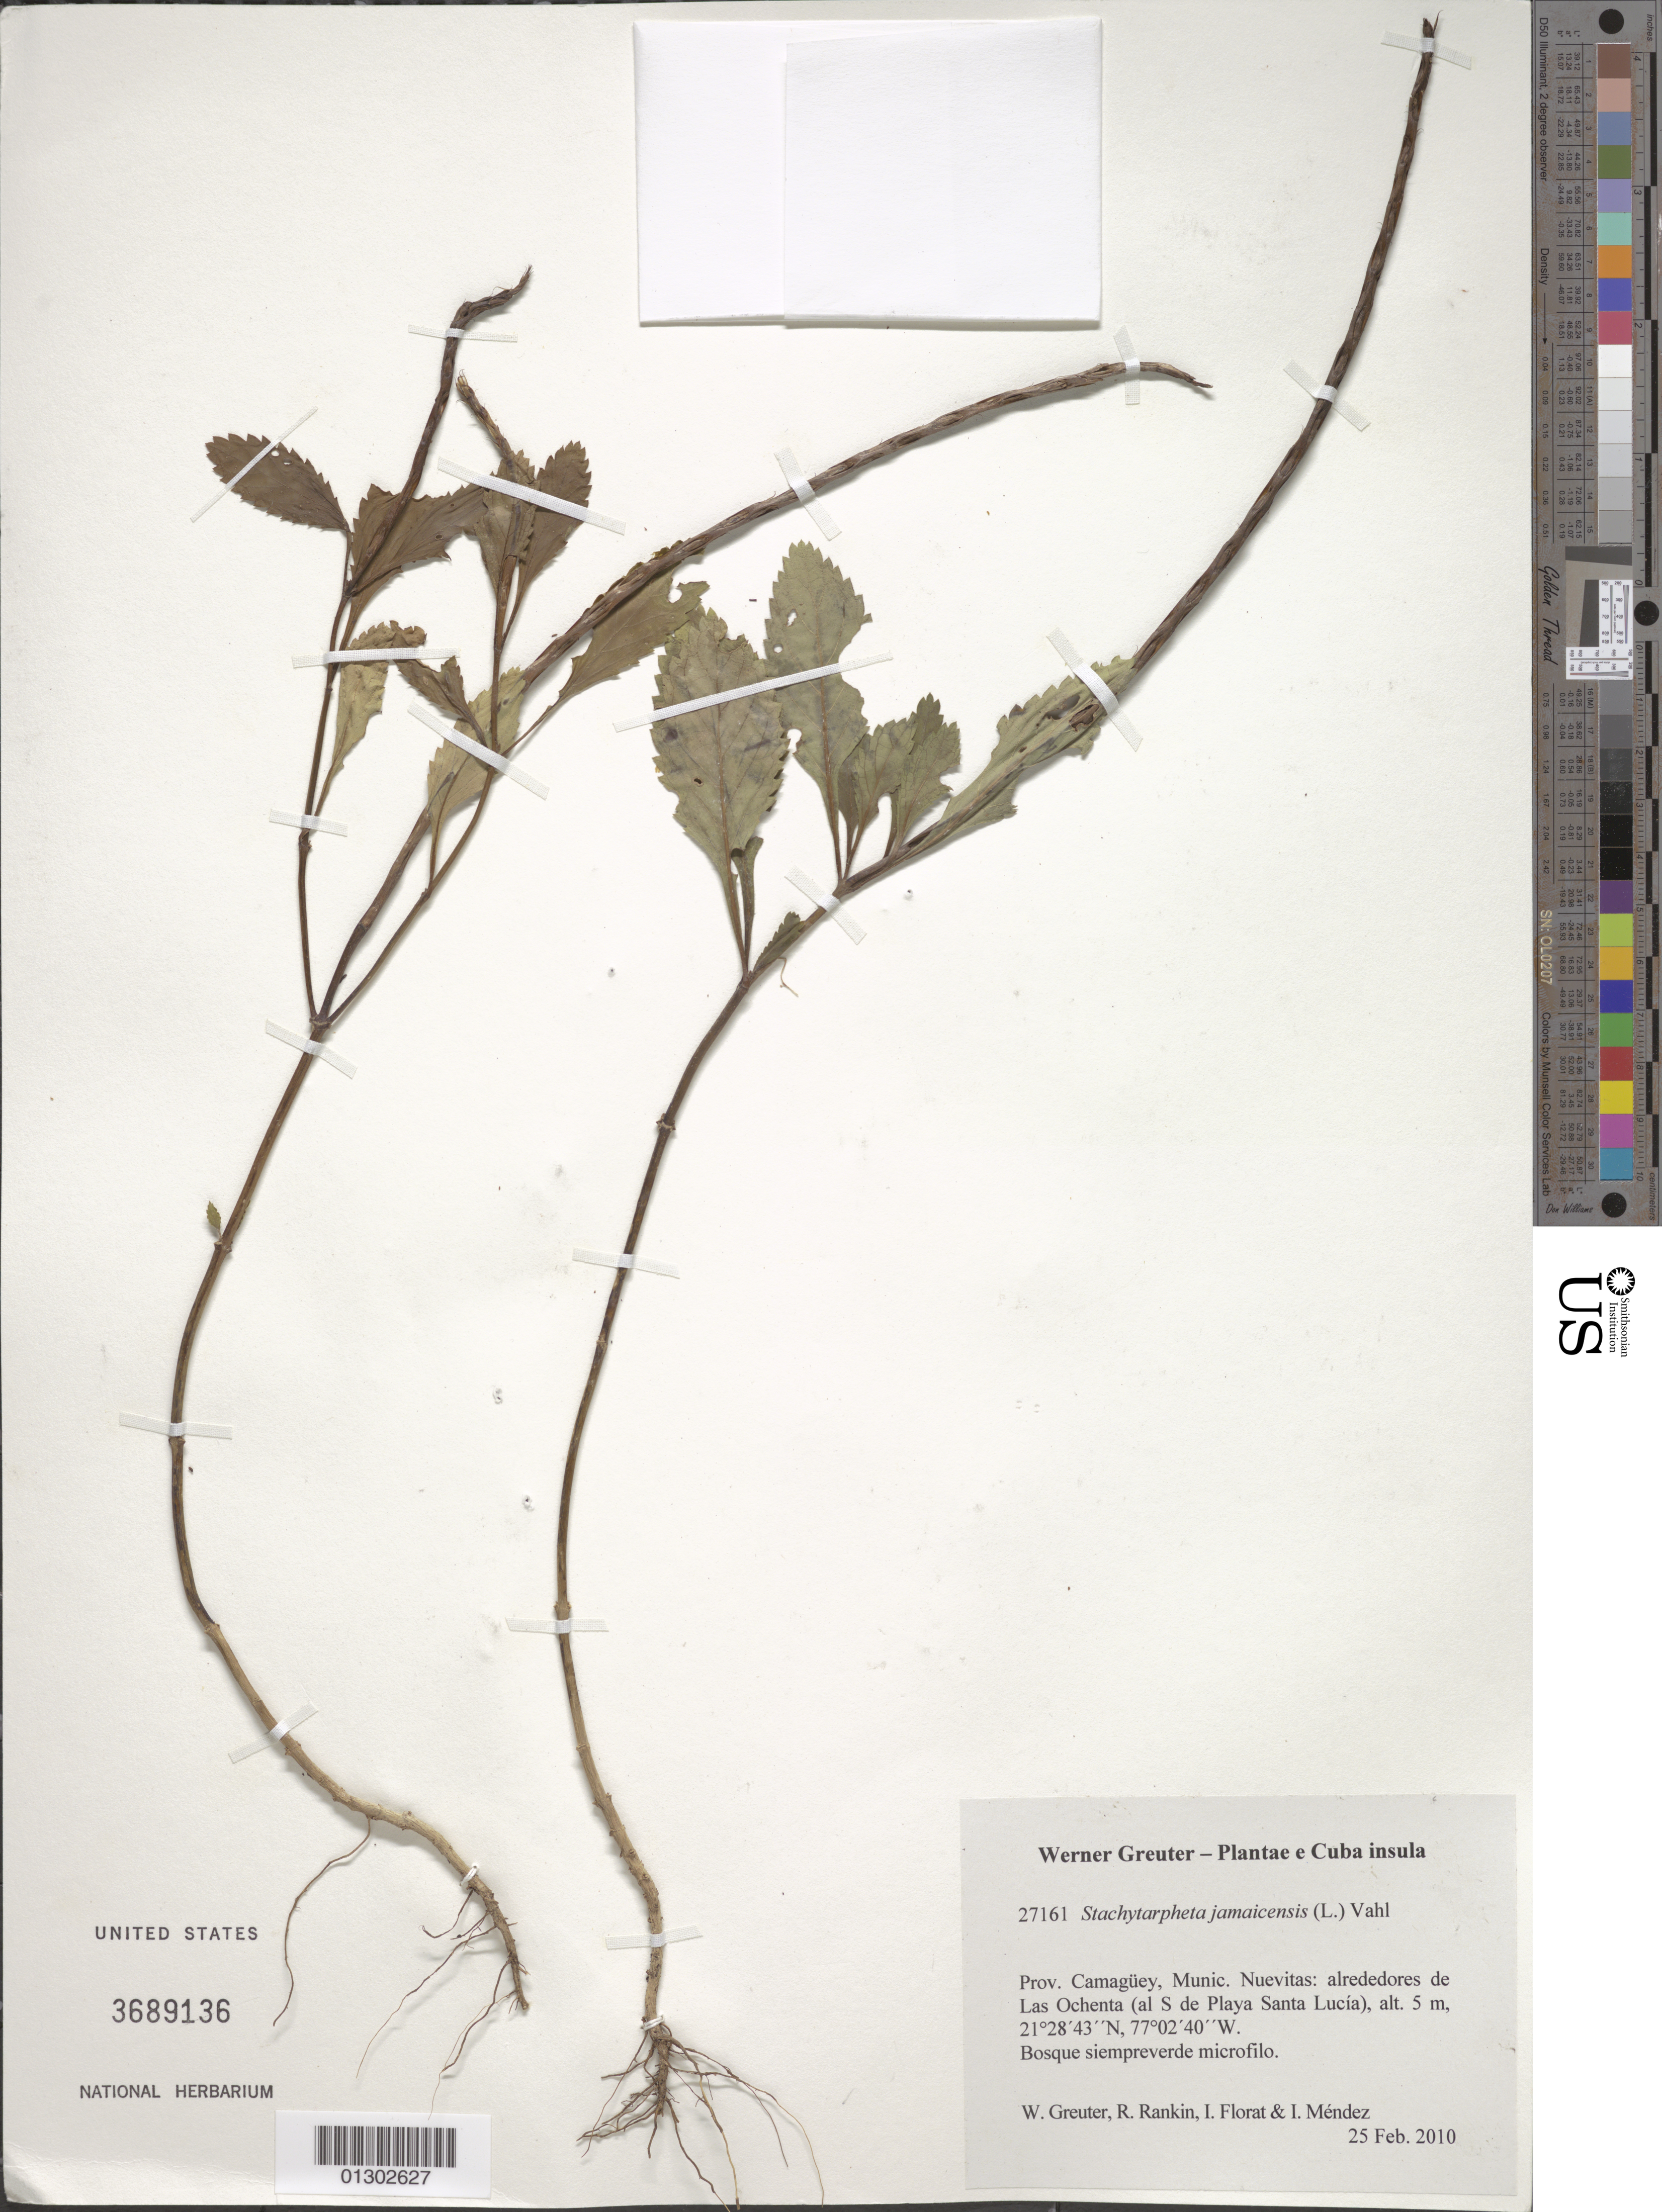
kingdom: Plantae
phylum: Tracheophyta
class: Magnoliopsida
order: Lamiales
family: Verbenaceae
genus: Stachytarpheta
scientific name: Stachytarpheta jamaicensis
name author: (L.) Vahl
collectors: W. R. Greuter, R. Rankin Rodriguez, I. Florat & I. Méndez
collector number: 27161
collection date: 2010-02-25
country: Cuba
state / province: Camagüey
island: Cuba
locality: Munic. Nuevitas: alrededores de Las Ochenta (al S de Playa Santa Lucía).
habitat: Bosque siempreverde microfilo.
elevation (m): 5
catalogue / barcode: US 3689136